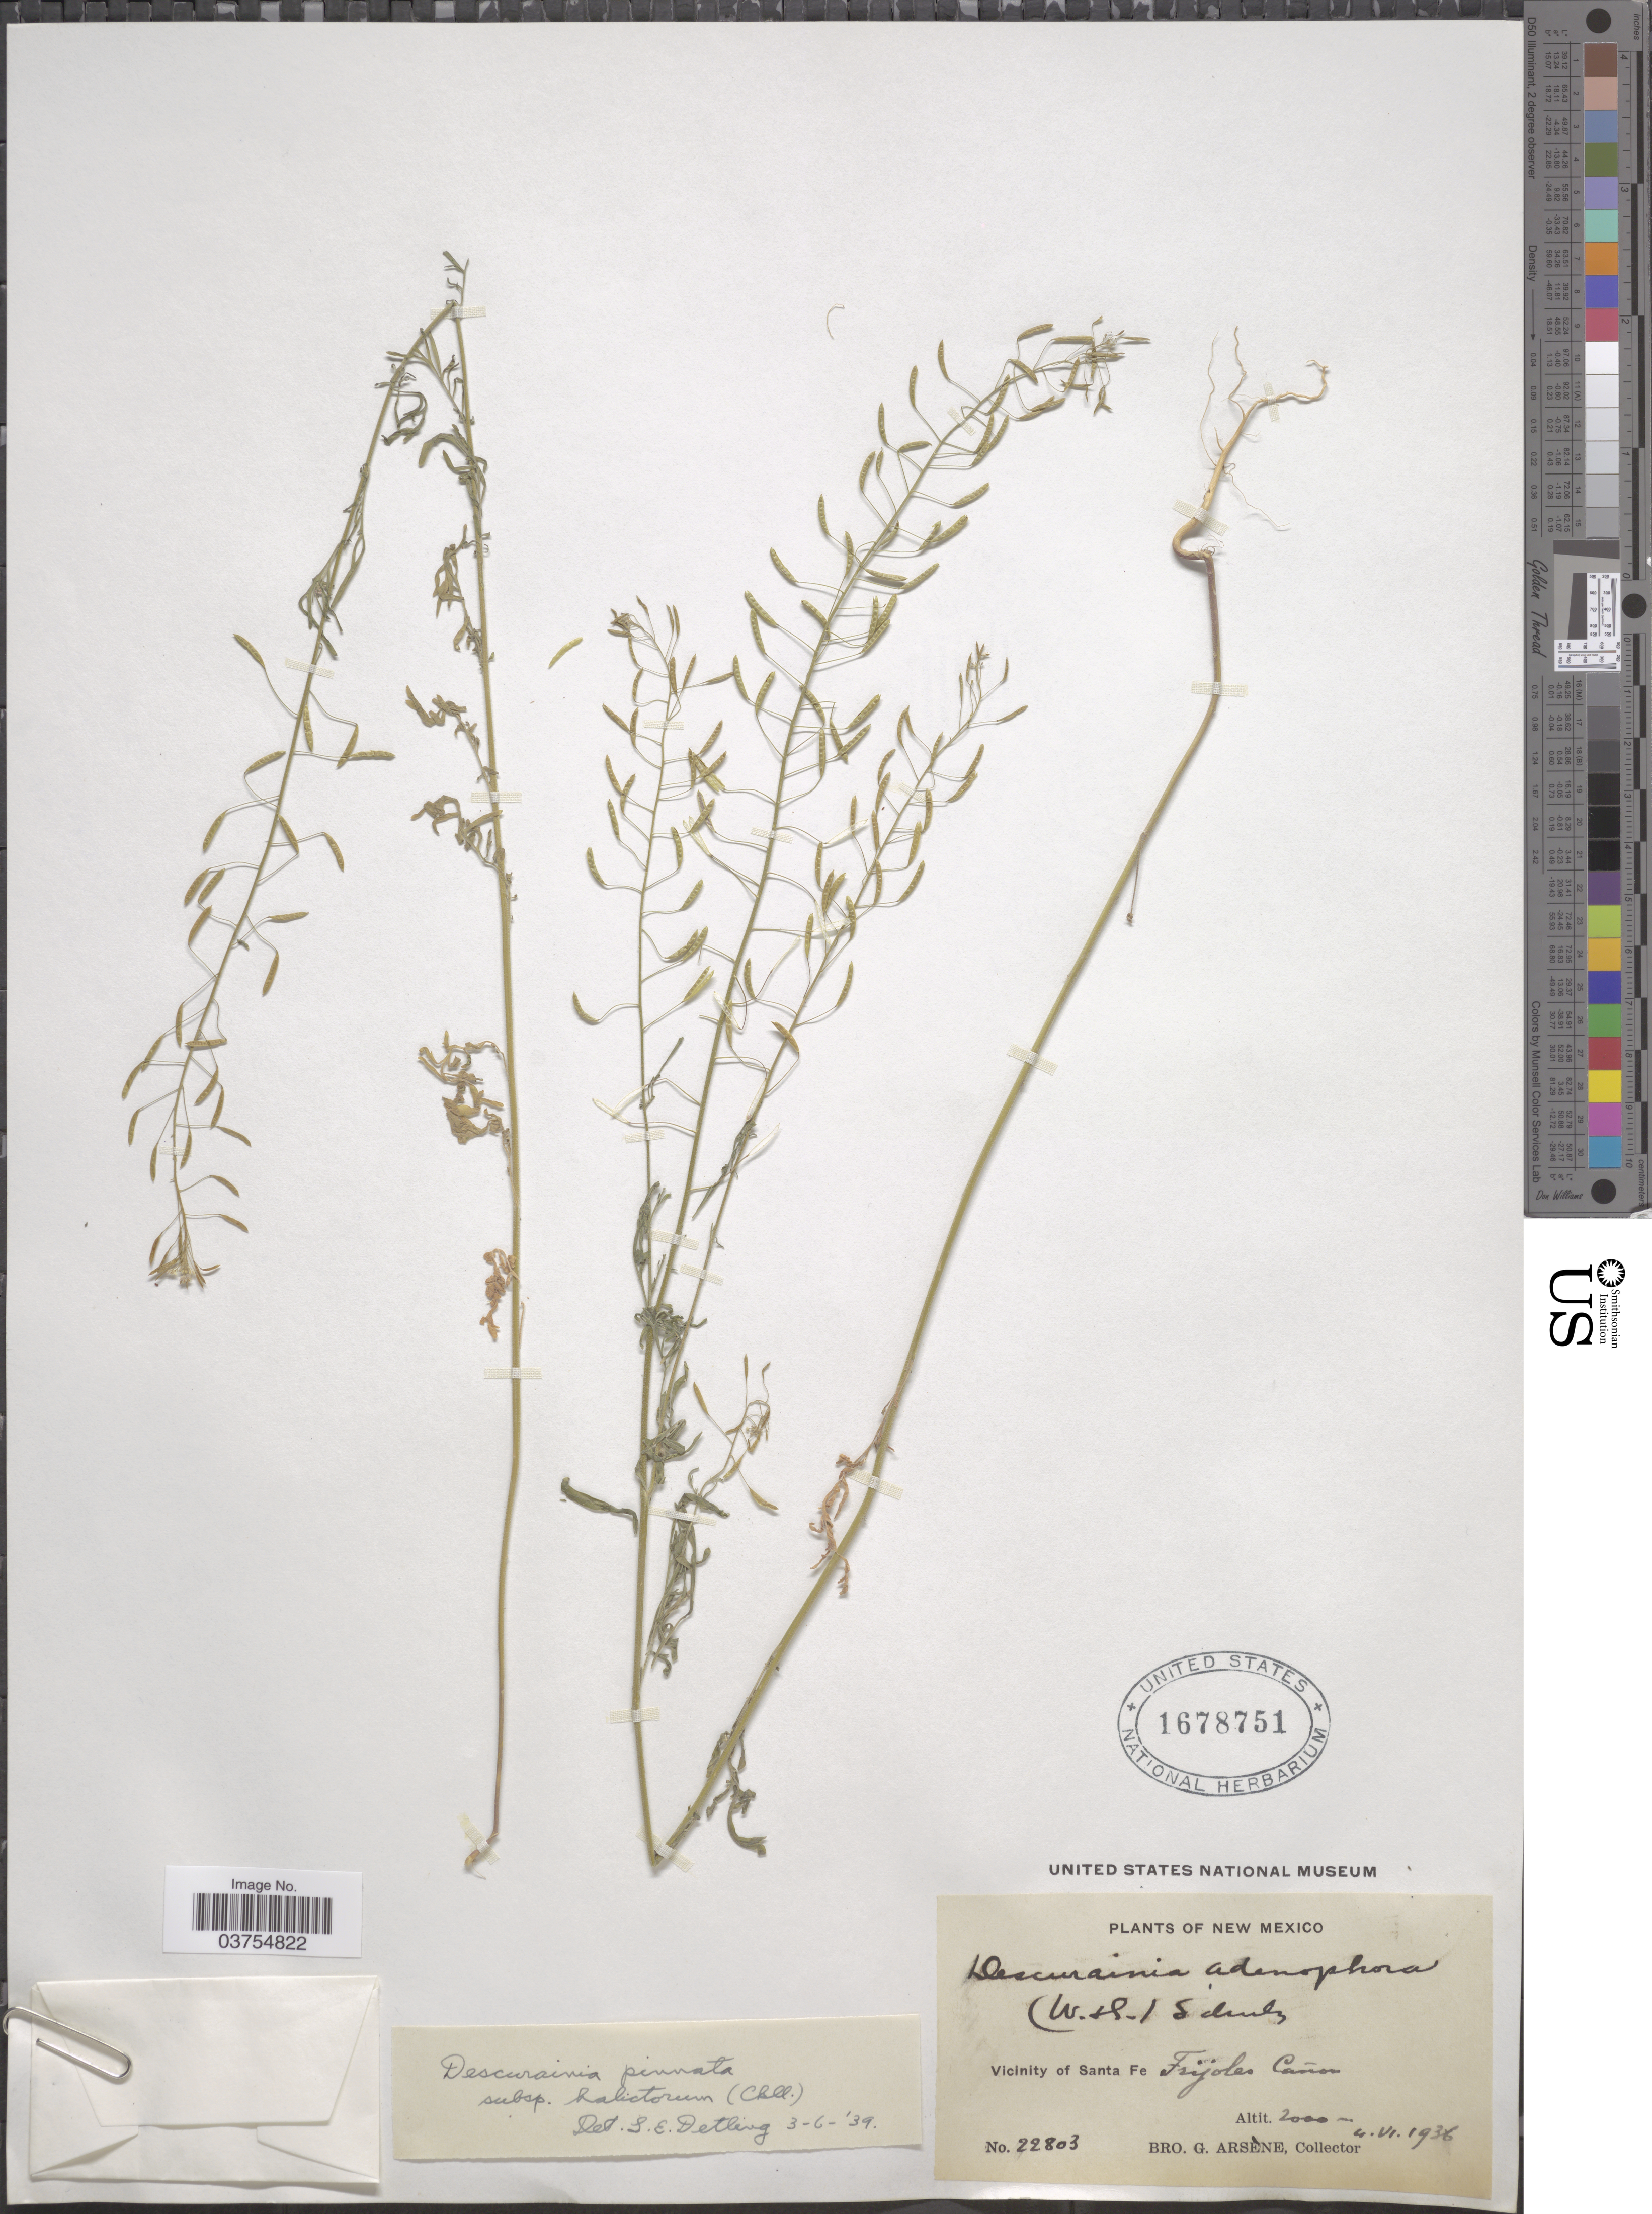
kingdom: Plantae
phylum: Tracheophyta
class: Magnoliopsida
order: Brassicales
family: Brassicaceae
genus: Descurainia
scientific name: Descurainia pinnata subsp. halictorum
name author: (Cockerell) Detling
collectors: Bro. G. Arsène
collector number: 22803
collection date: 1936-06-04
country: United States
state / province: New Mexico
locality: Vicinity of Santa Fe. Frijoles Cañon.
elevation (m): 2000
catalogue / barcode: US 1678751